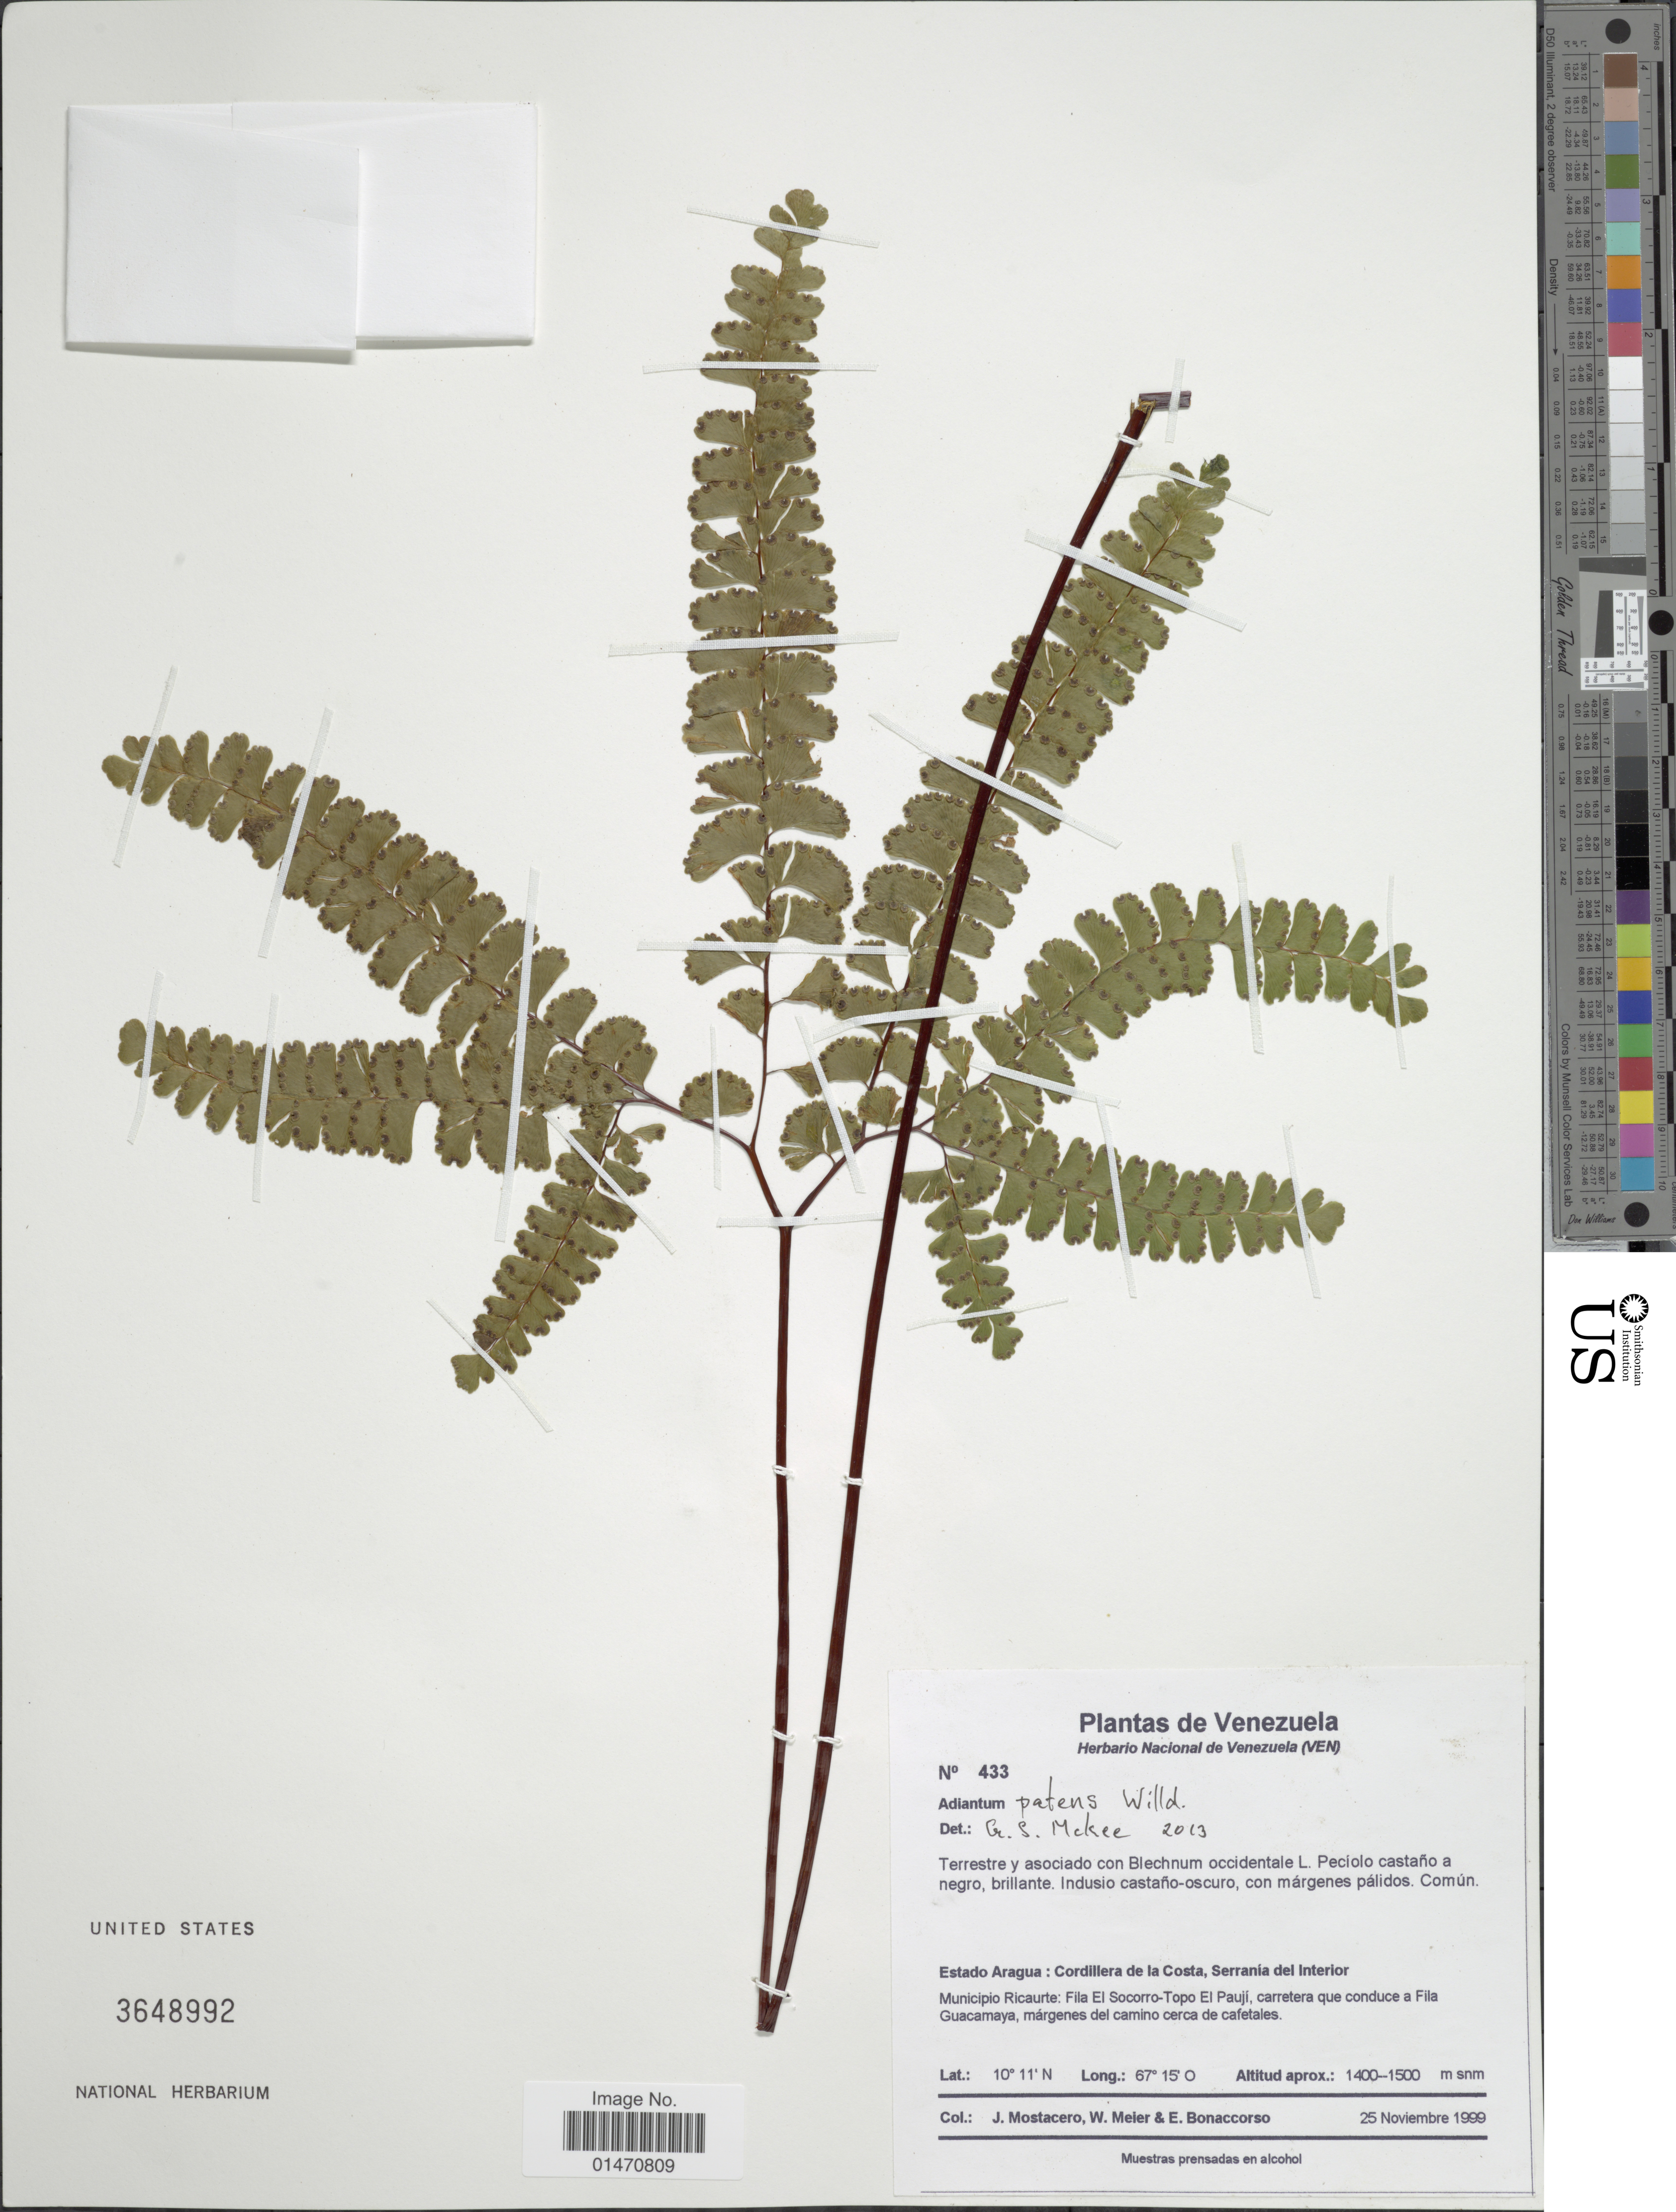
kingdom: Plantae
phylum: Tracheophyta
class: Polypodiopsida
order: Polypodiales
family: Pteridaceae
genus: Adiantum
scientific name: Adiantum patens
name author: Willd.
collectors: J. Mostacero, W. Meier & E. Bonaccorso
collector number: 433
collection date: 1999-11-25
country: Venezuela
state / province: Aragua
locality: Estadi Aragua: Cordillera de la Costa, Serrania del Interior, Municipio Ricaurte: Filla El Socorro-Topo El Pauji, carretera que conduce a Fila Guacamaya, margenes del camino cerca de cafetales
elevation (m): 1400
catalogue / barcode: US 3648992